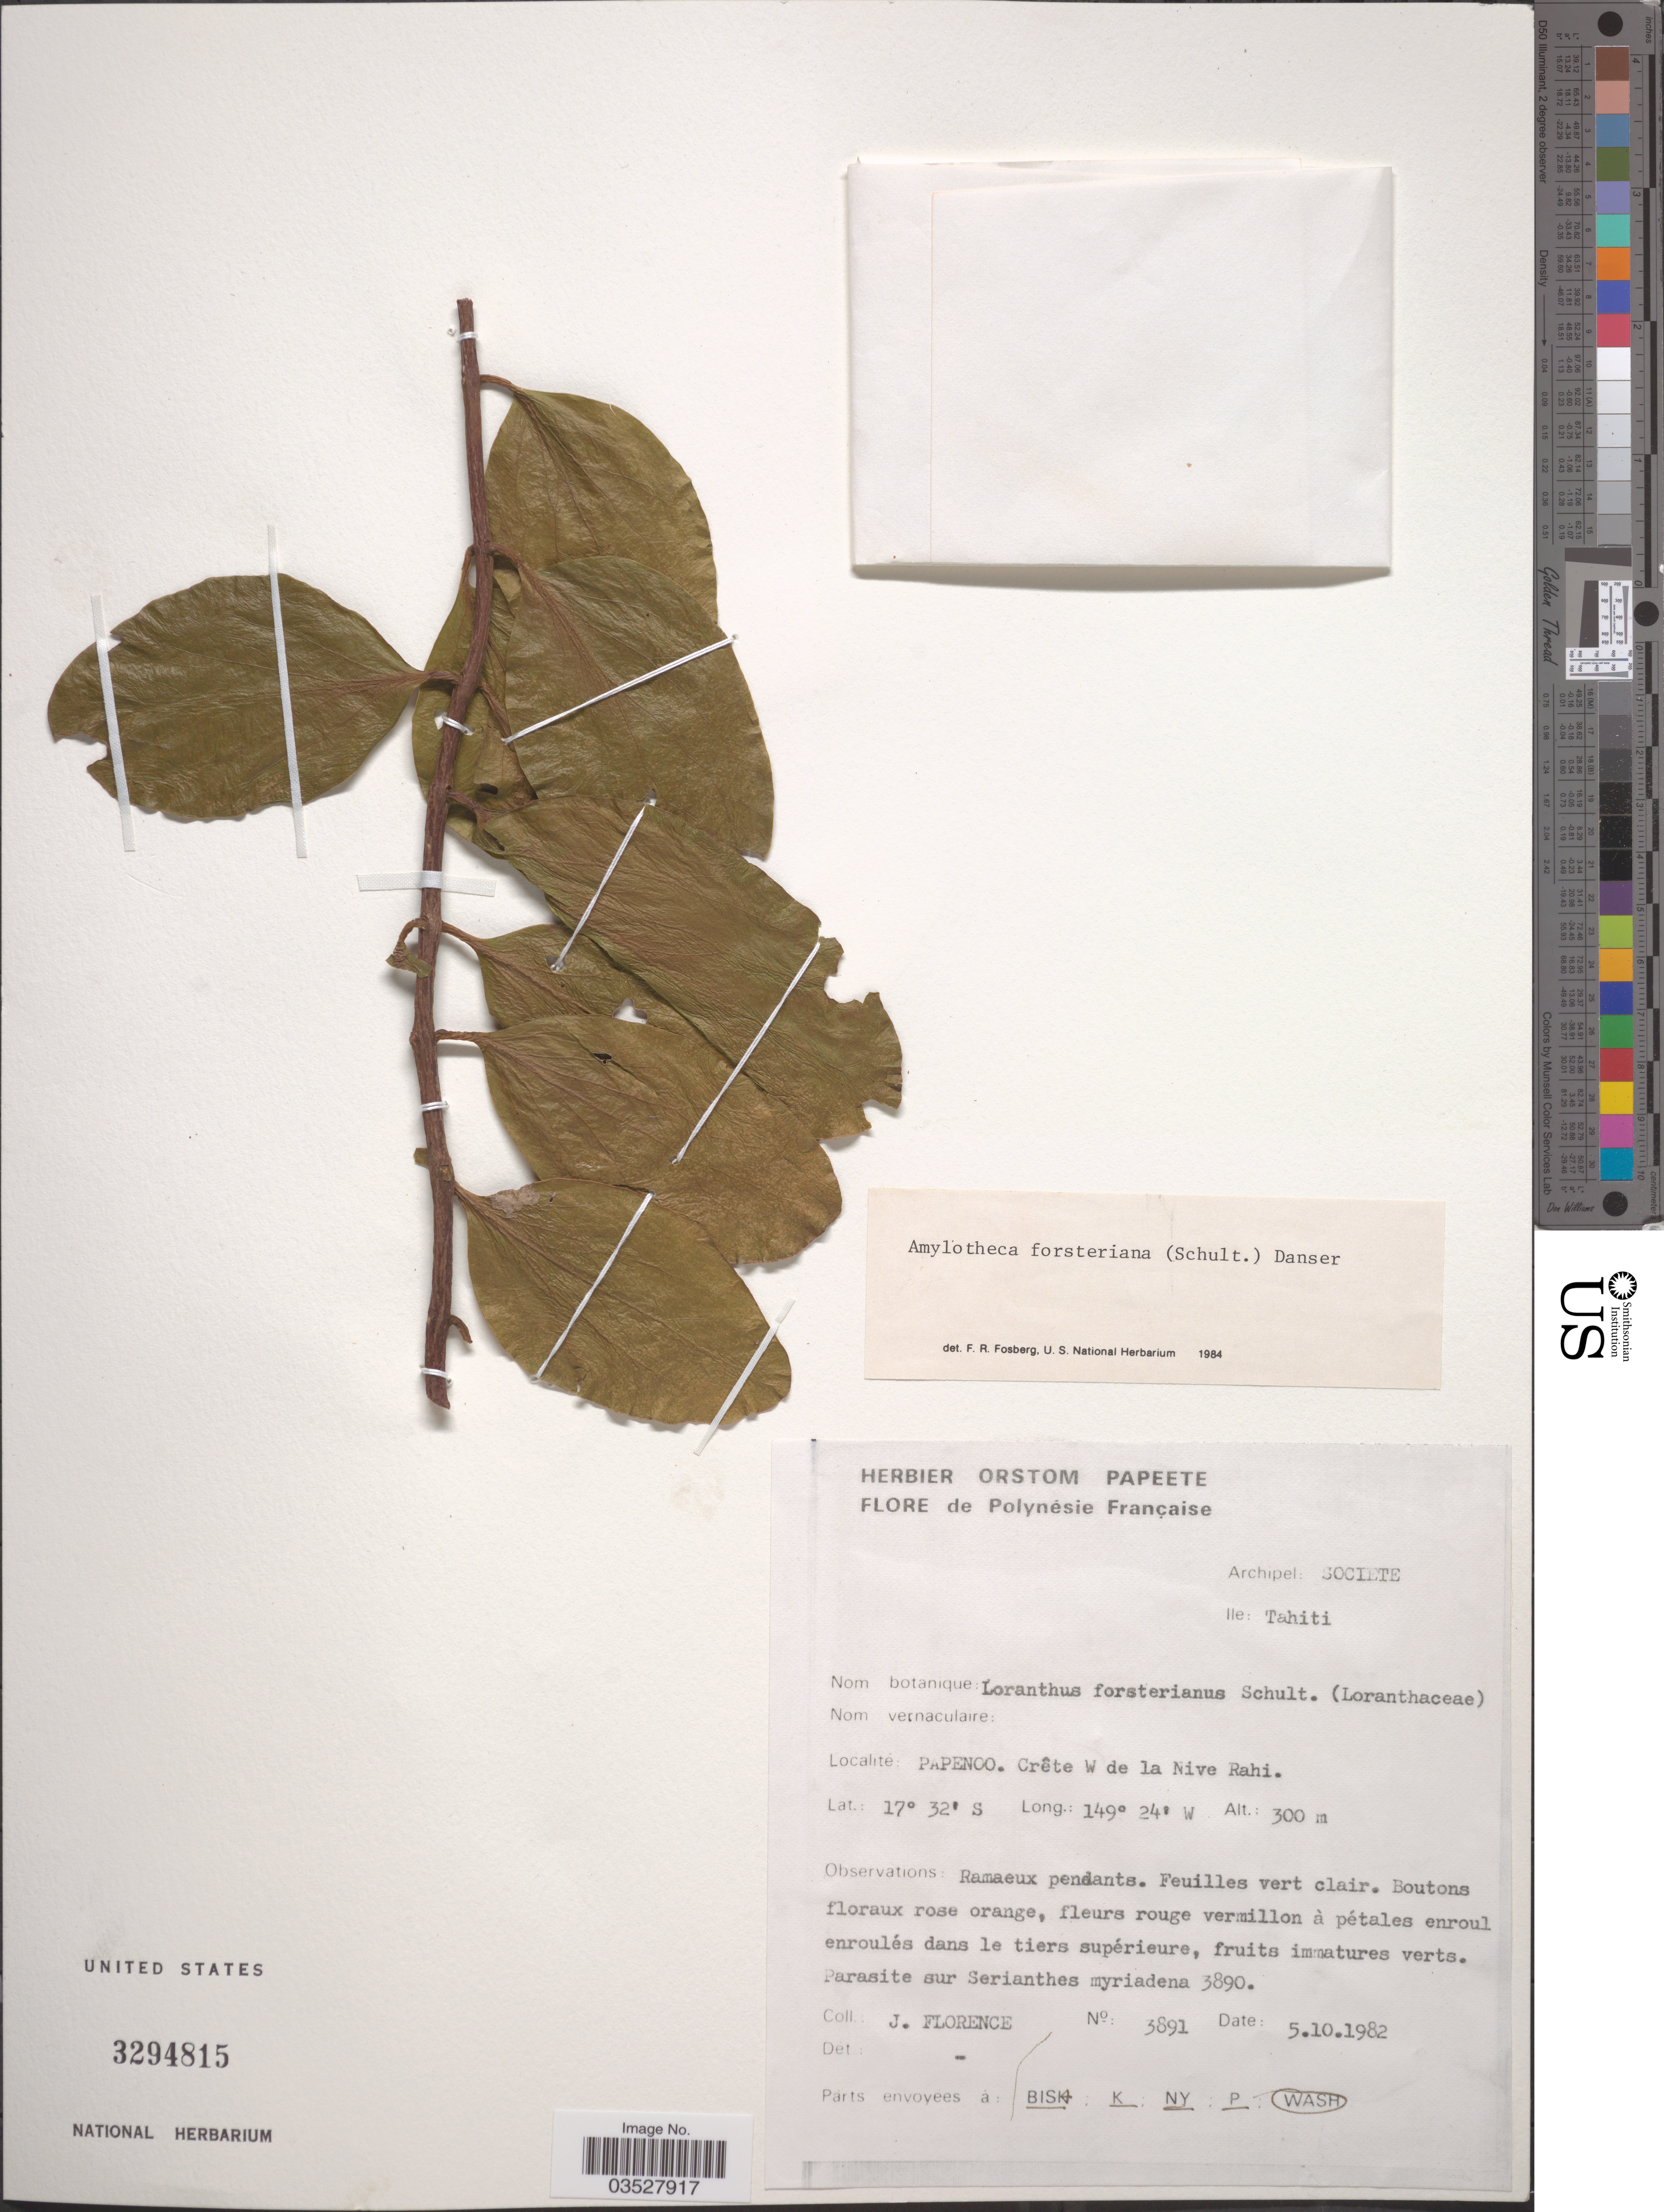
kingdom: Plantae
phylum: Tracheophyta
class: Magnoliopsida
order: Santalales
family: Loranthaceae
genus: Amylotheca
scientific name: Amylotheca forsteriana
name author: Danser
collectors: J. Florence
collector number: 3891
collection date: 1982-10-05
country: French Polynesia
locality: Polynésie Française. Papenco. Crête W de la Nive Rahi.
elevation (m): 300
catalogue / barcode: US 3294815